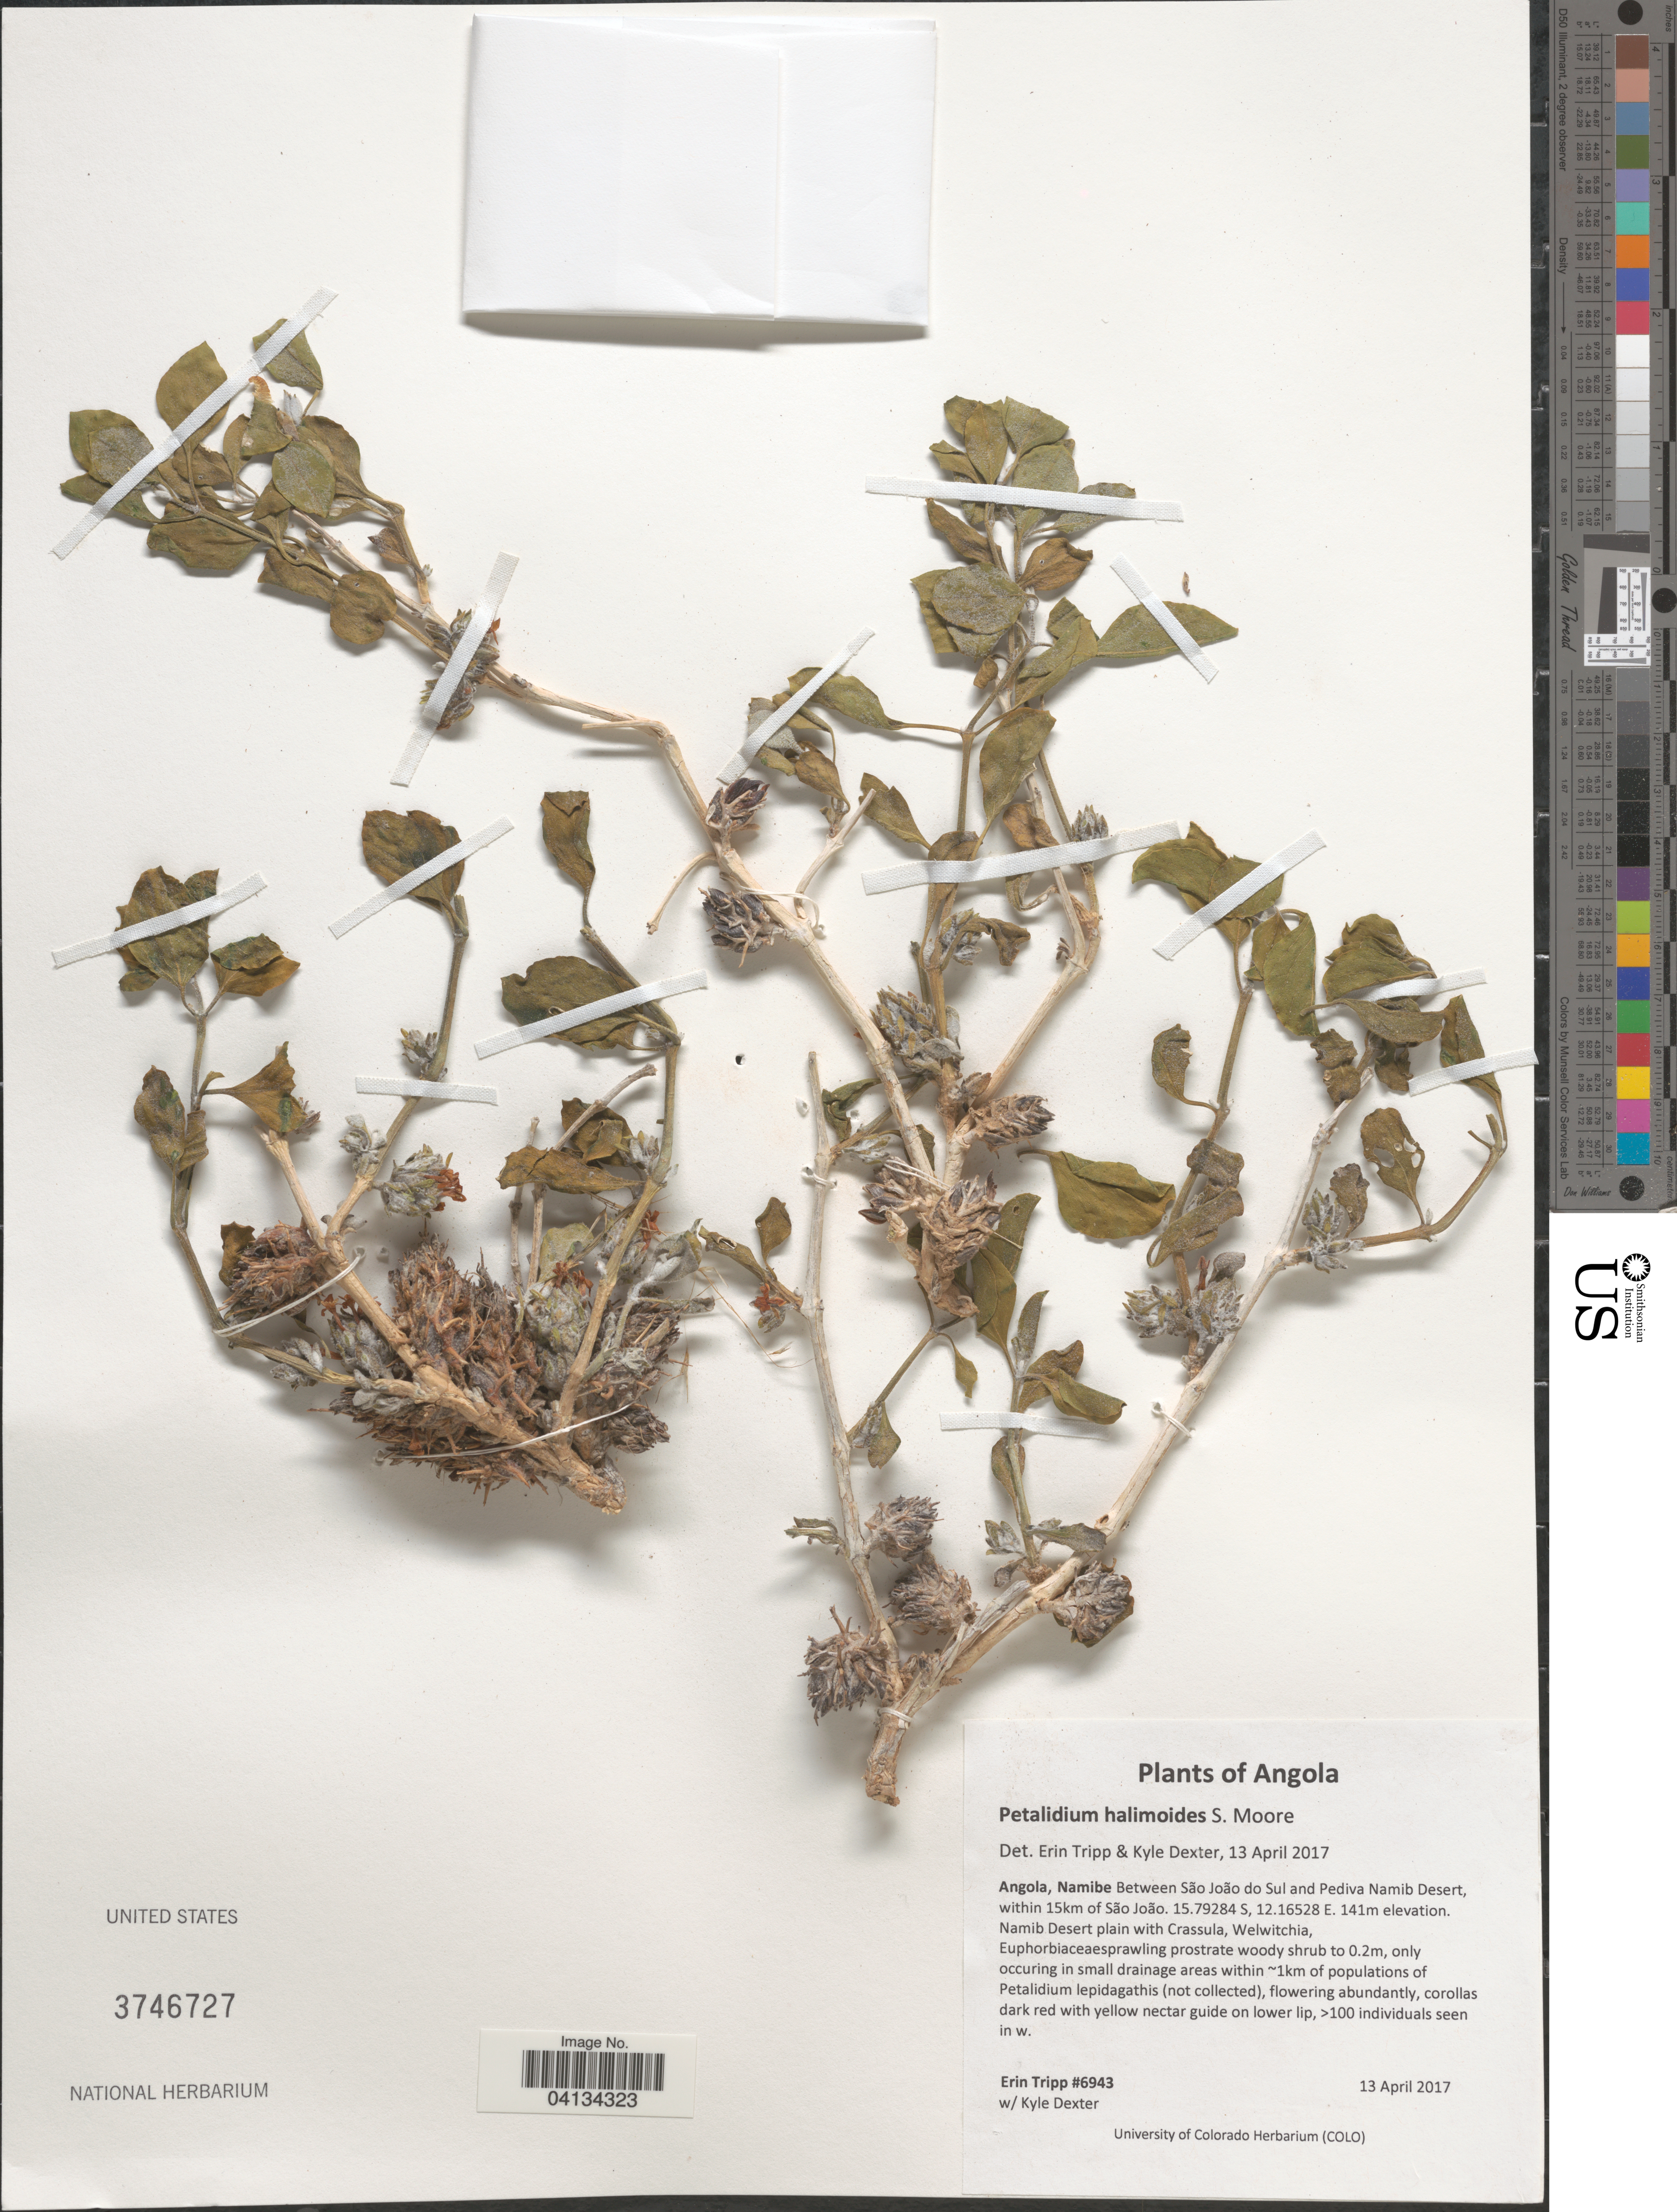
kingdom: Plantae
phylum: Tracheophyta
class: Magnoliopsida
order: Lamiales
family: Acanthaceae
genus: Petalidium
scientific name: Petalidium halimoides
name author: S. Moore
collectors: E. Tripp & K. Dexter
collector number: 6943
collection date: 2017-04-13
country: Angola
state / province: Namibe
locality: Between São João do Sul and Pediva Namib Desert, within 15km of São João.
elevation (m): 141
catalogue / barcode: US 3746727